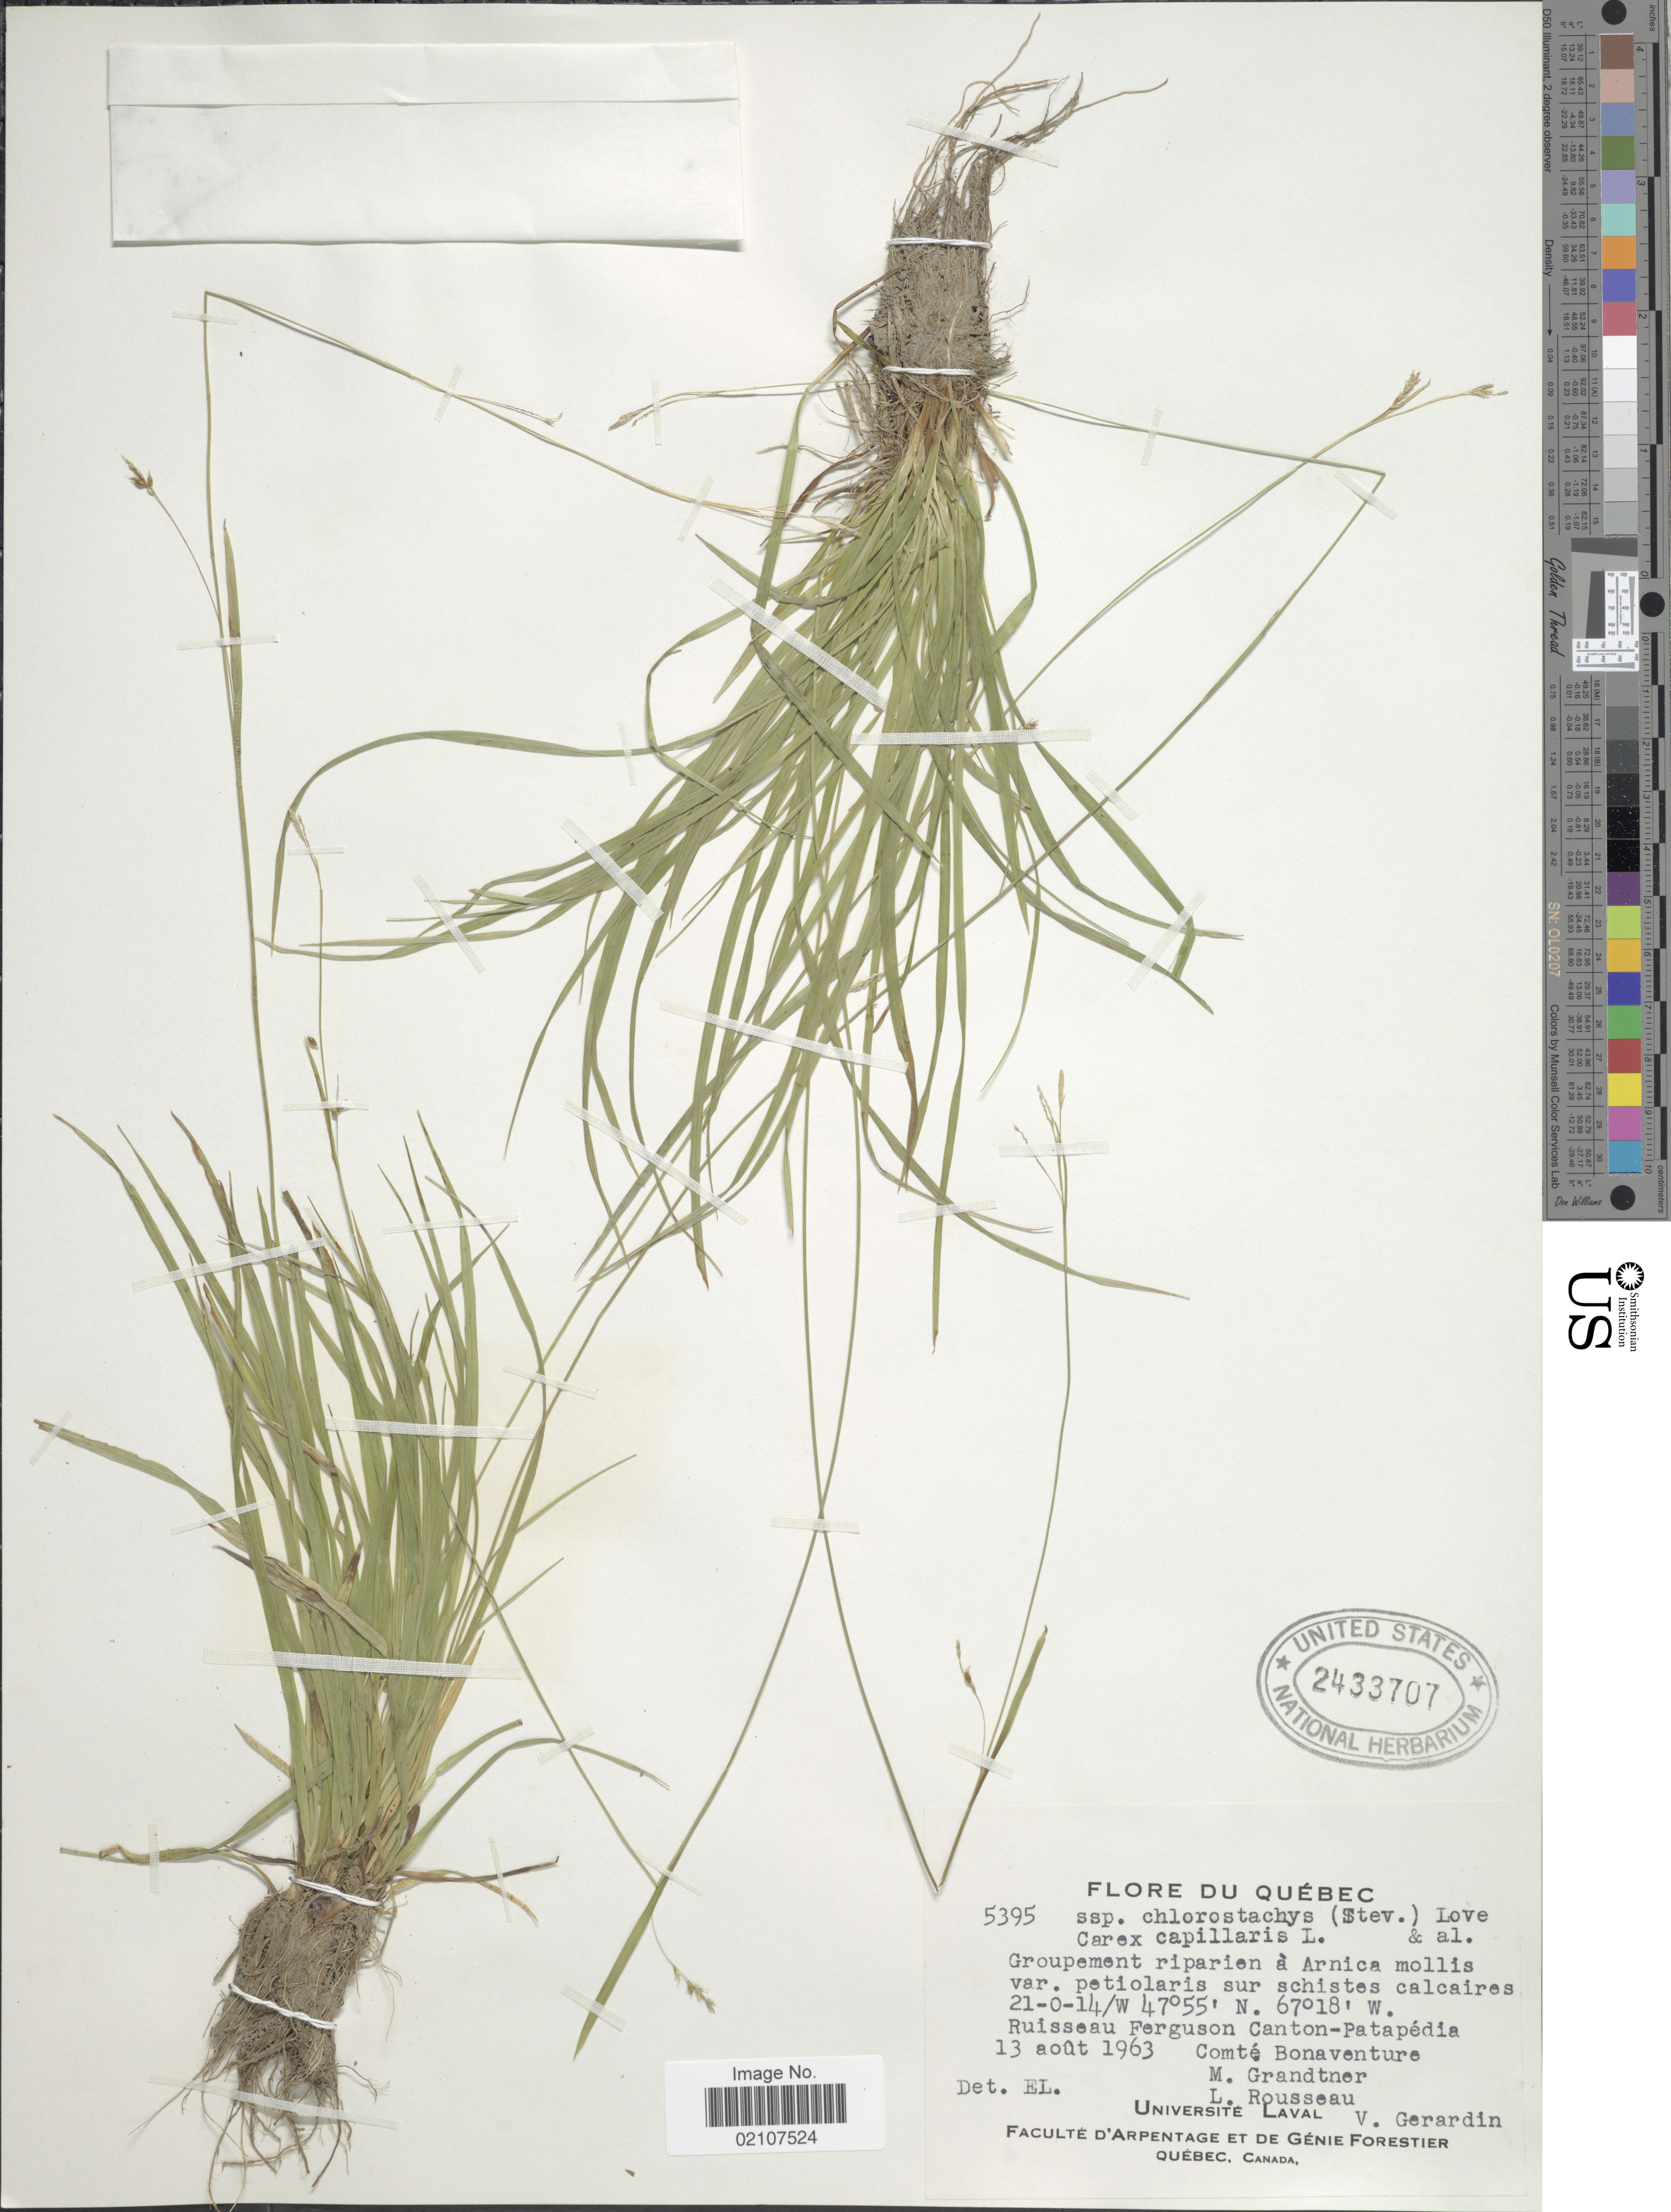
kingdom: Plantae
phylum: Tracheophyta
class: Liliopsida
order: Poales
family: Cyperaceae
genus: Carex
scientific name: Carex capillaris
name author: L.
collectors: M. Grandtner, L. Rousseau & V. Gerardin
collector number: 5395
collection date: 1963-08-13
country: Canada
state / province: Quebec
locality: Ruisseau Ferguson Canton-Patapédia Comté Bonaventura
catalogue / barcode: US 2433707